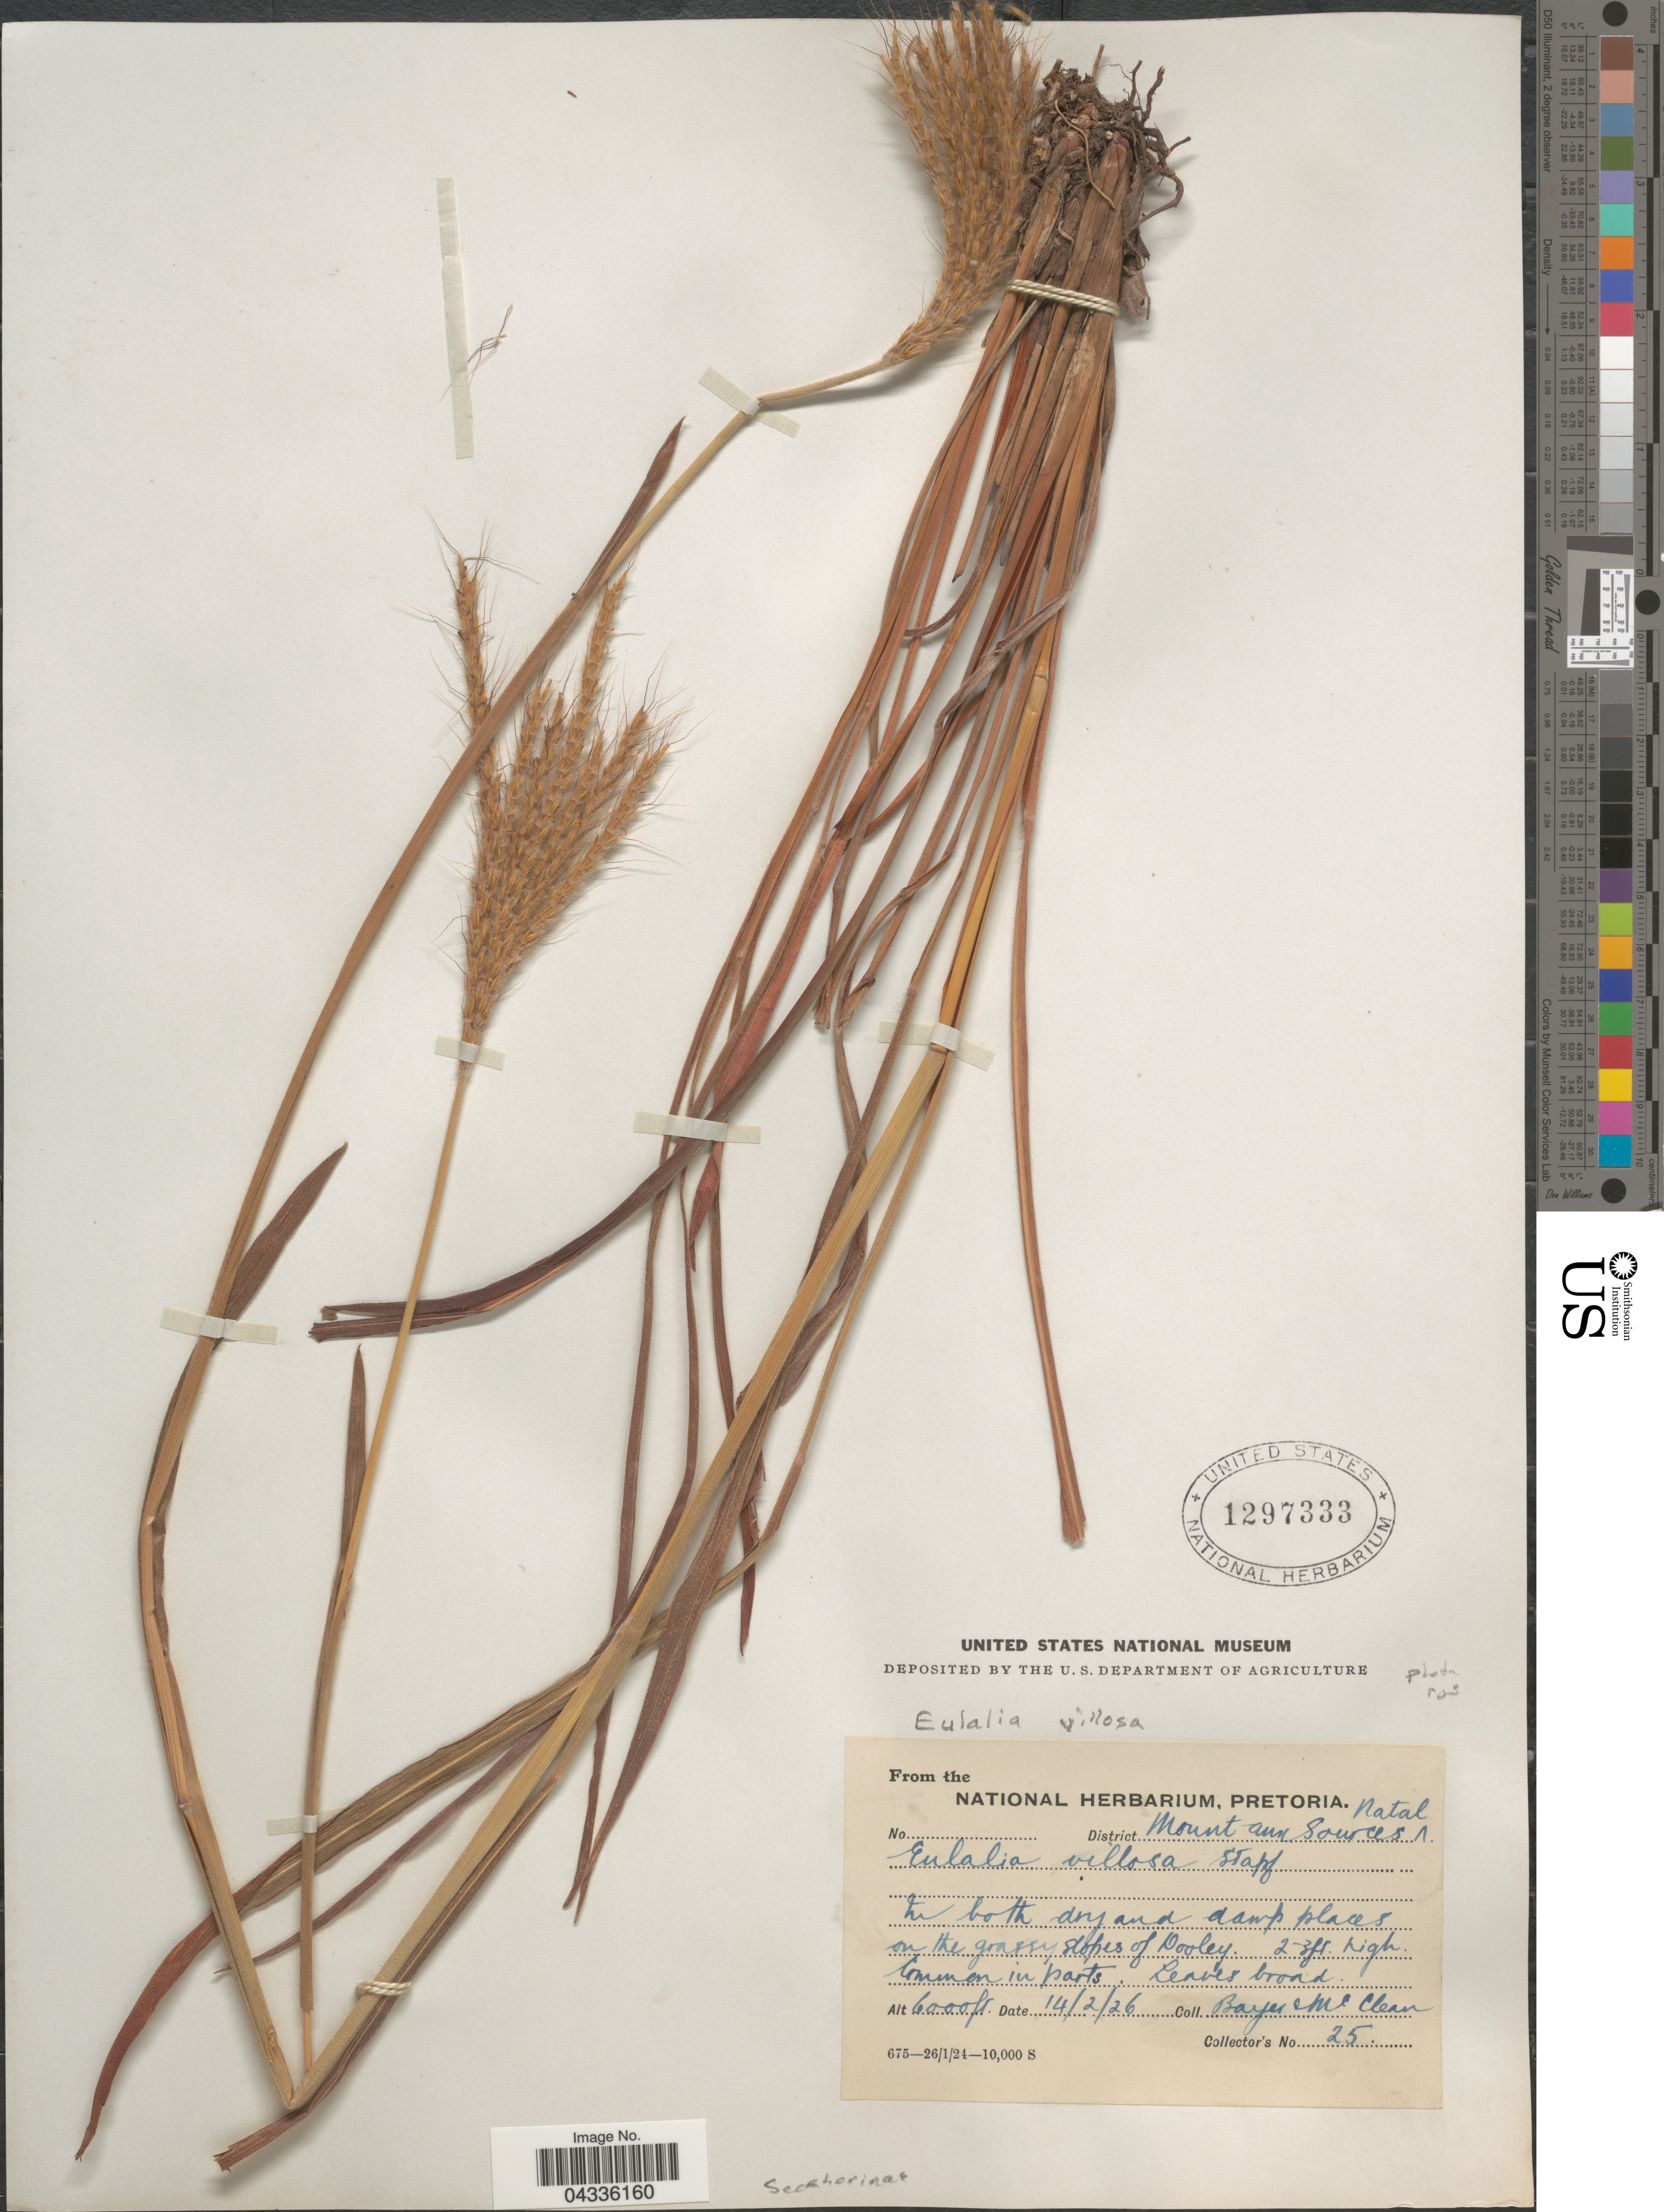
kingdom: Plantae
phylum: Tracheophyta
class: Liliopsida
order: Poales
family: Poaceae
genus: Eulalia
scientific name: Eulalia villosa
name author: (Thunb.) Nees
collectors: B. McClean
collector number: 25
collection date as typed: Transcribed d/m/y: 14/2/26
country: South Africa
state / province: KwaZulu-Natal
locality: District Mountain Sources Natal. In both dry and damp places on the grassy slopes of Dooley.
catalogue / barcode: US 1297333